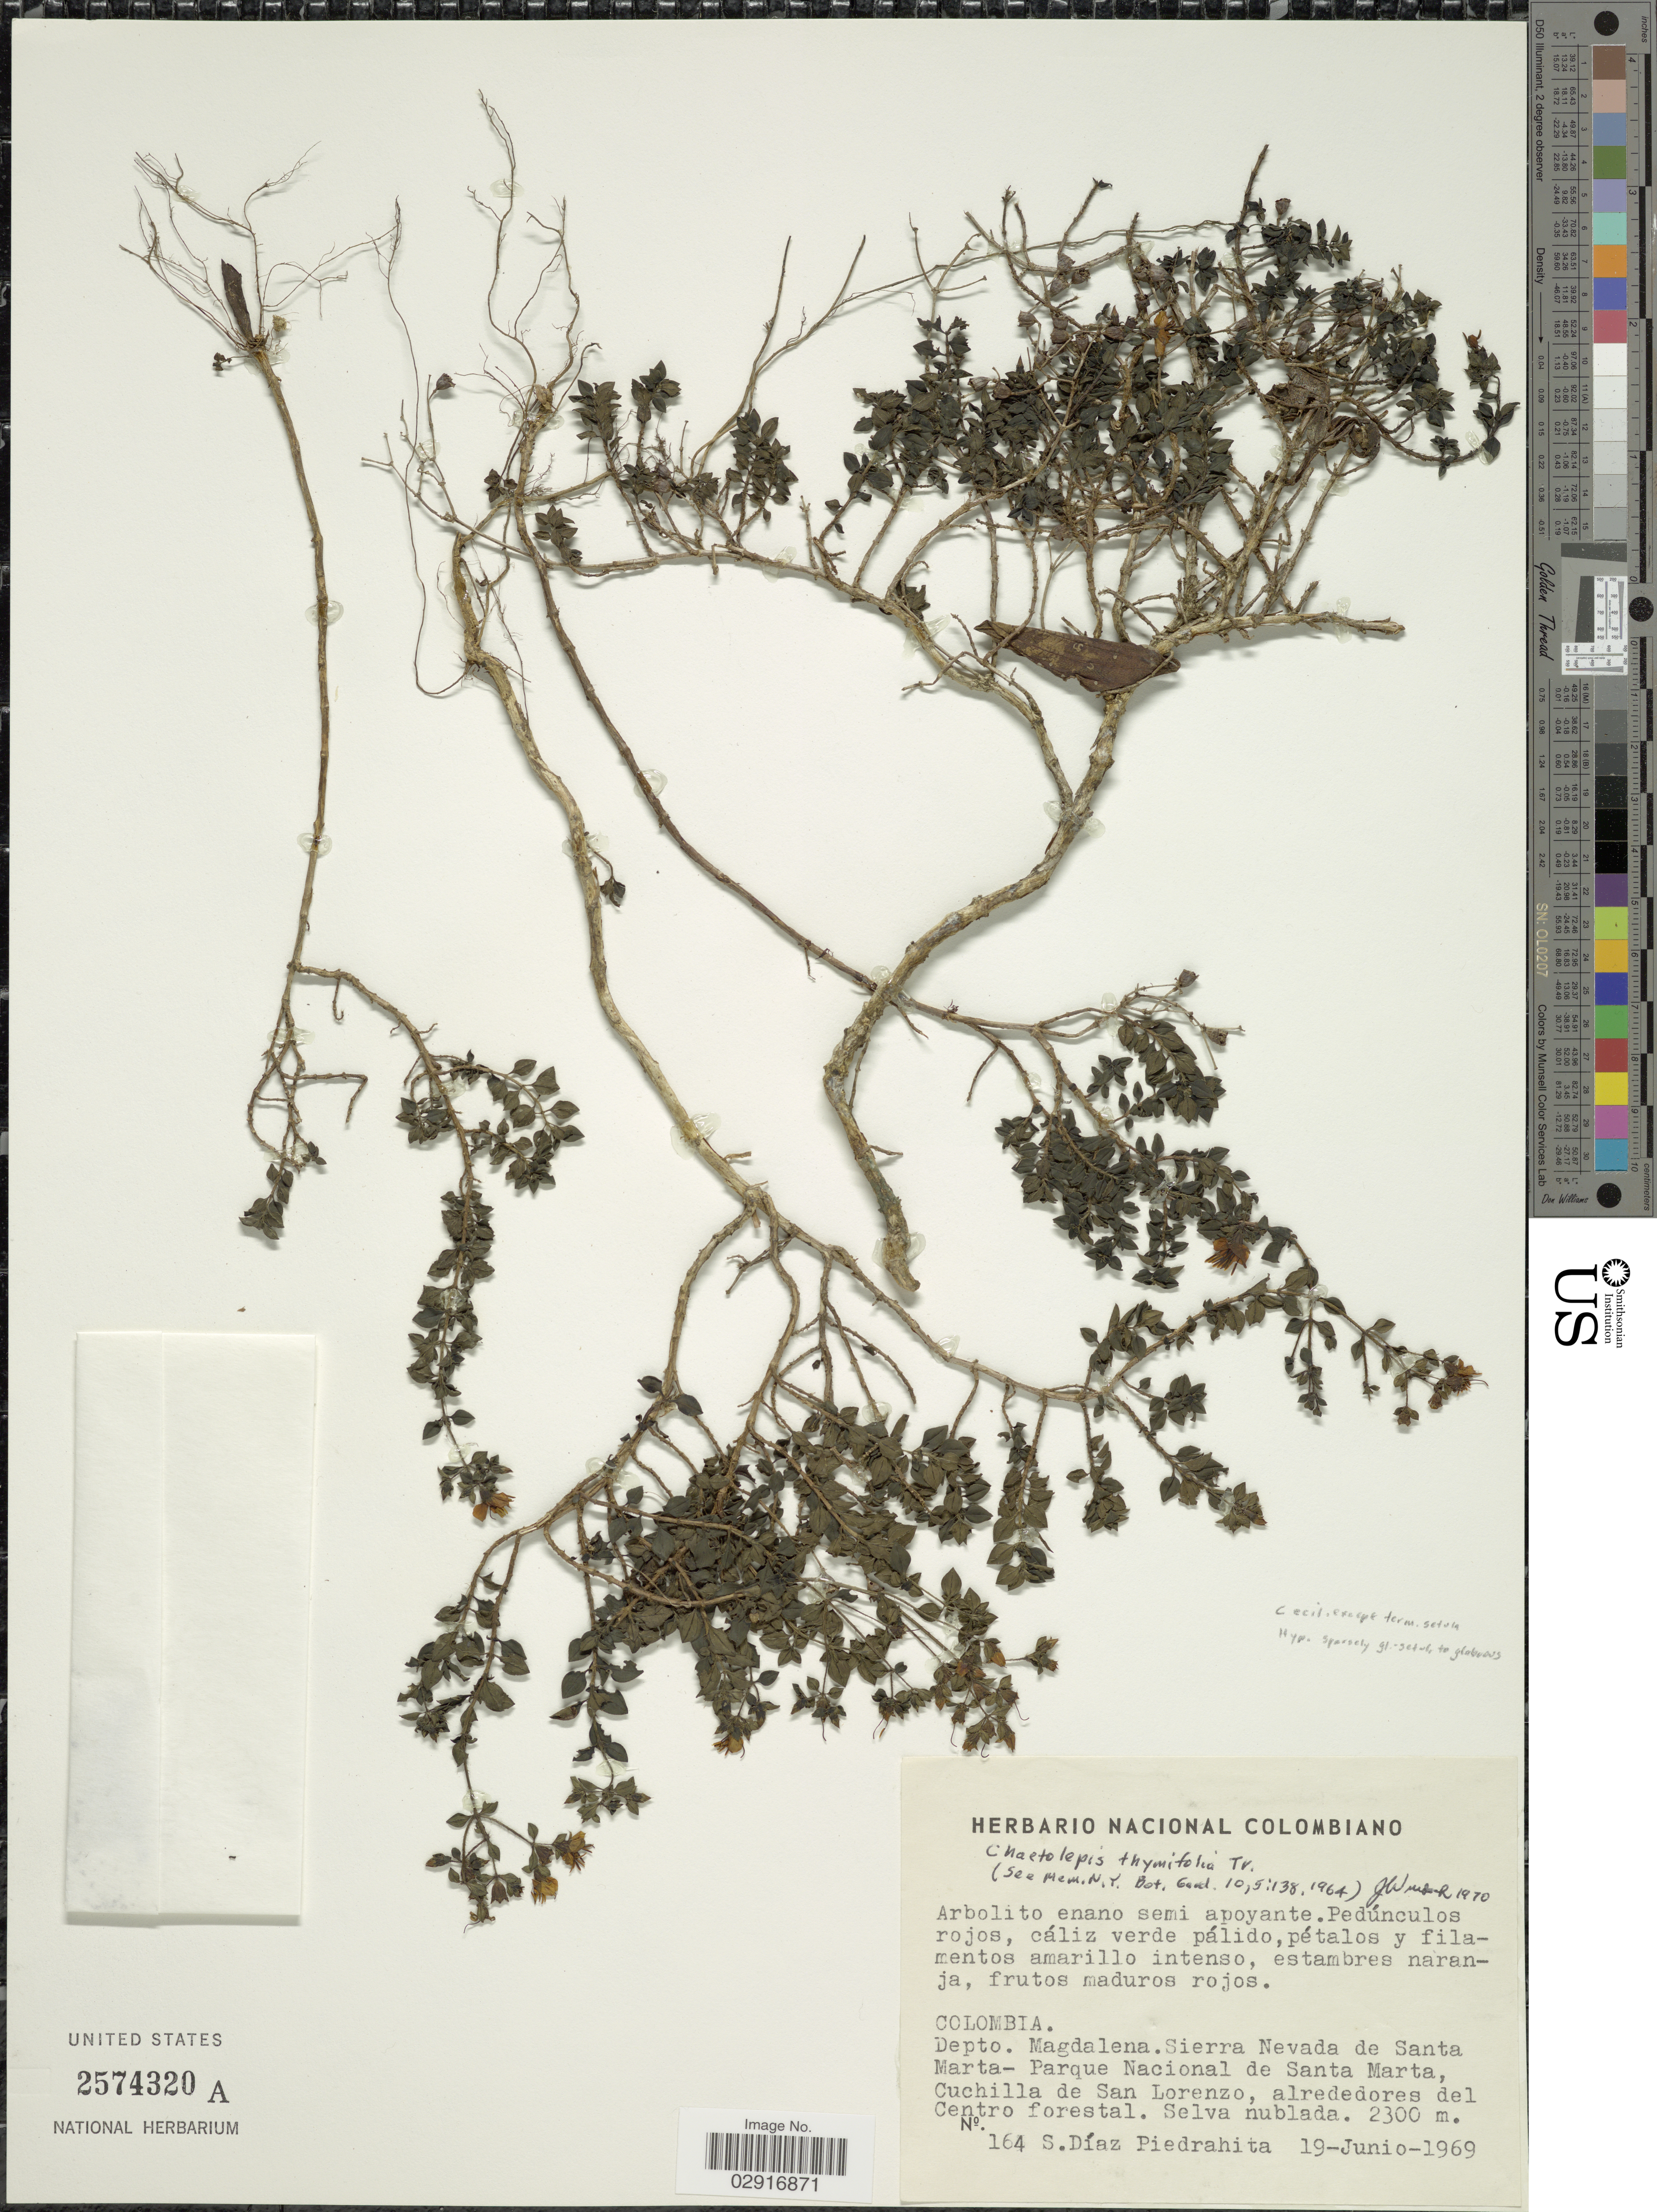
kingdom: Plantae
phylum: Tracheophyta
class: Magnoliopsida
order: Myrtales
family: Melastomataceae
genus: Chaetolepis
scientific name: Chaetolepis thymifolia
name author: Triana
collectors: S. Díaz Píedrahíta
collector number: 164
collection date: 1969-06-19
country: Colombia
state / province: Magdalena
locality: Depto. Magdalena. Sierra Nevada de Santa Marta - Parque Nacional de Santa Marta, Cuchilla de San Lorenzo, alrededores del Centro forestal.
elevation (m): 2300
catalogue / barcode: US 2574320A